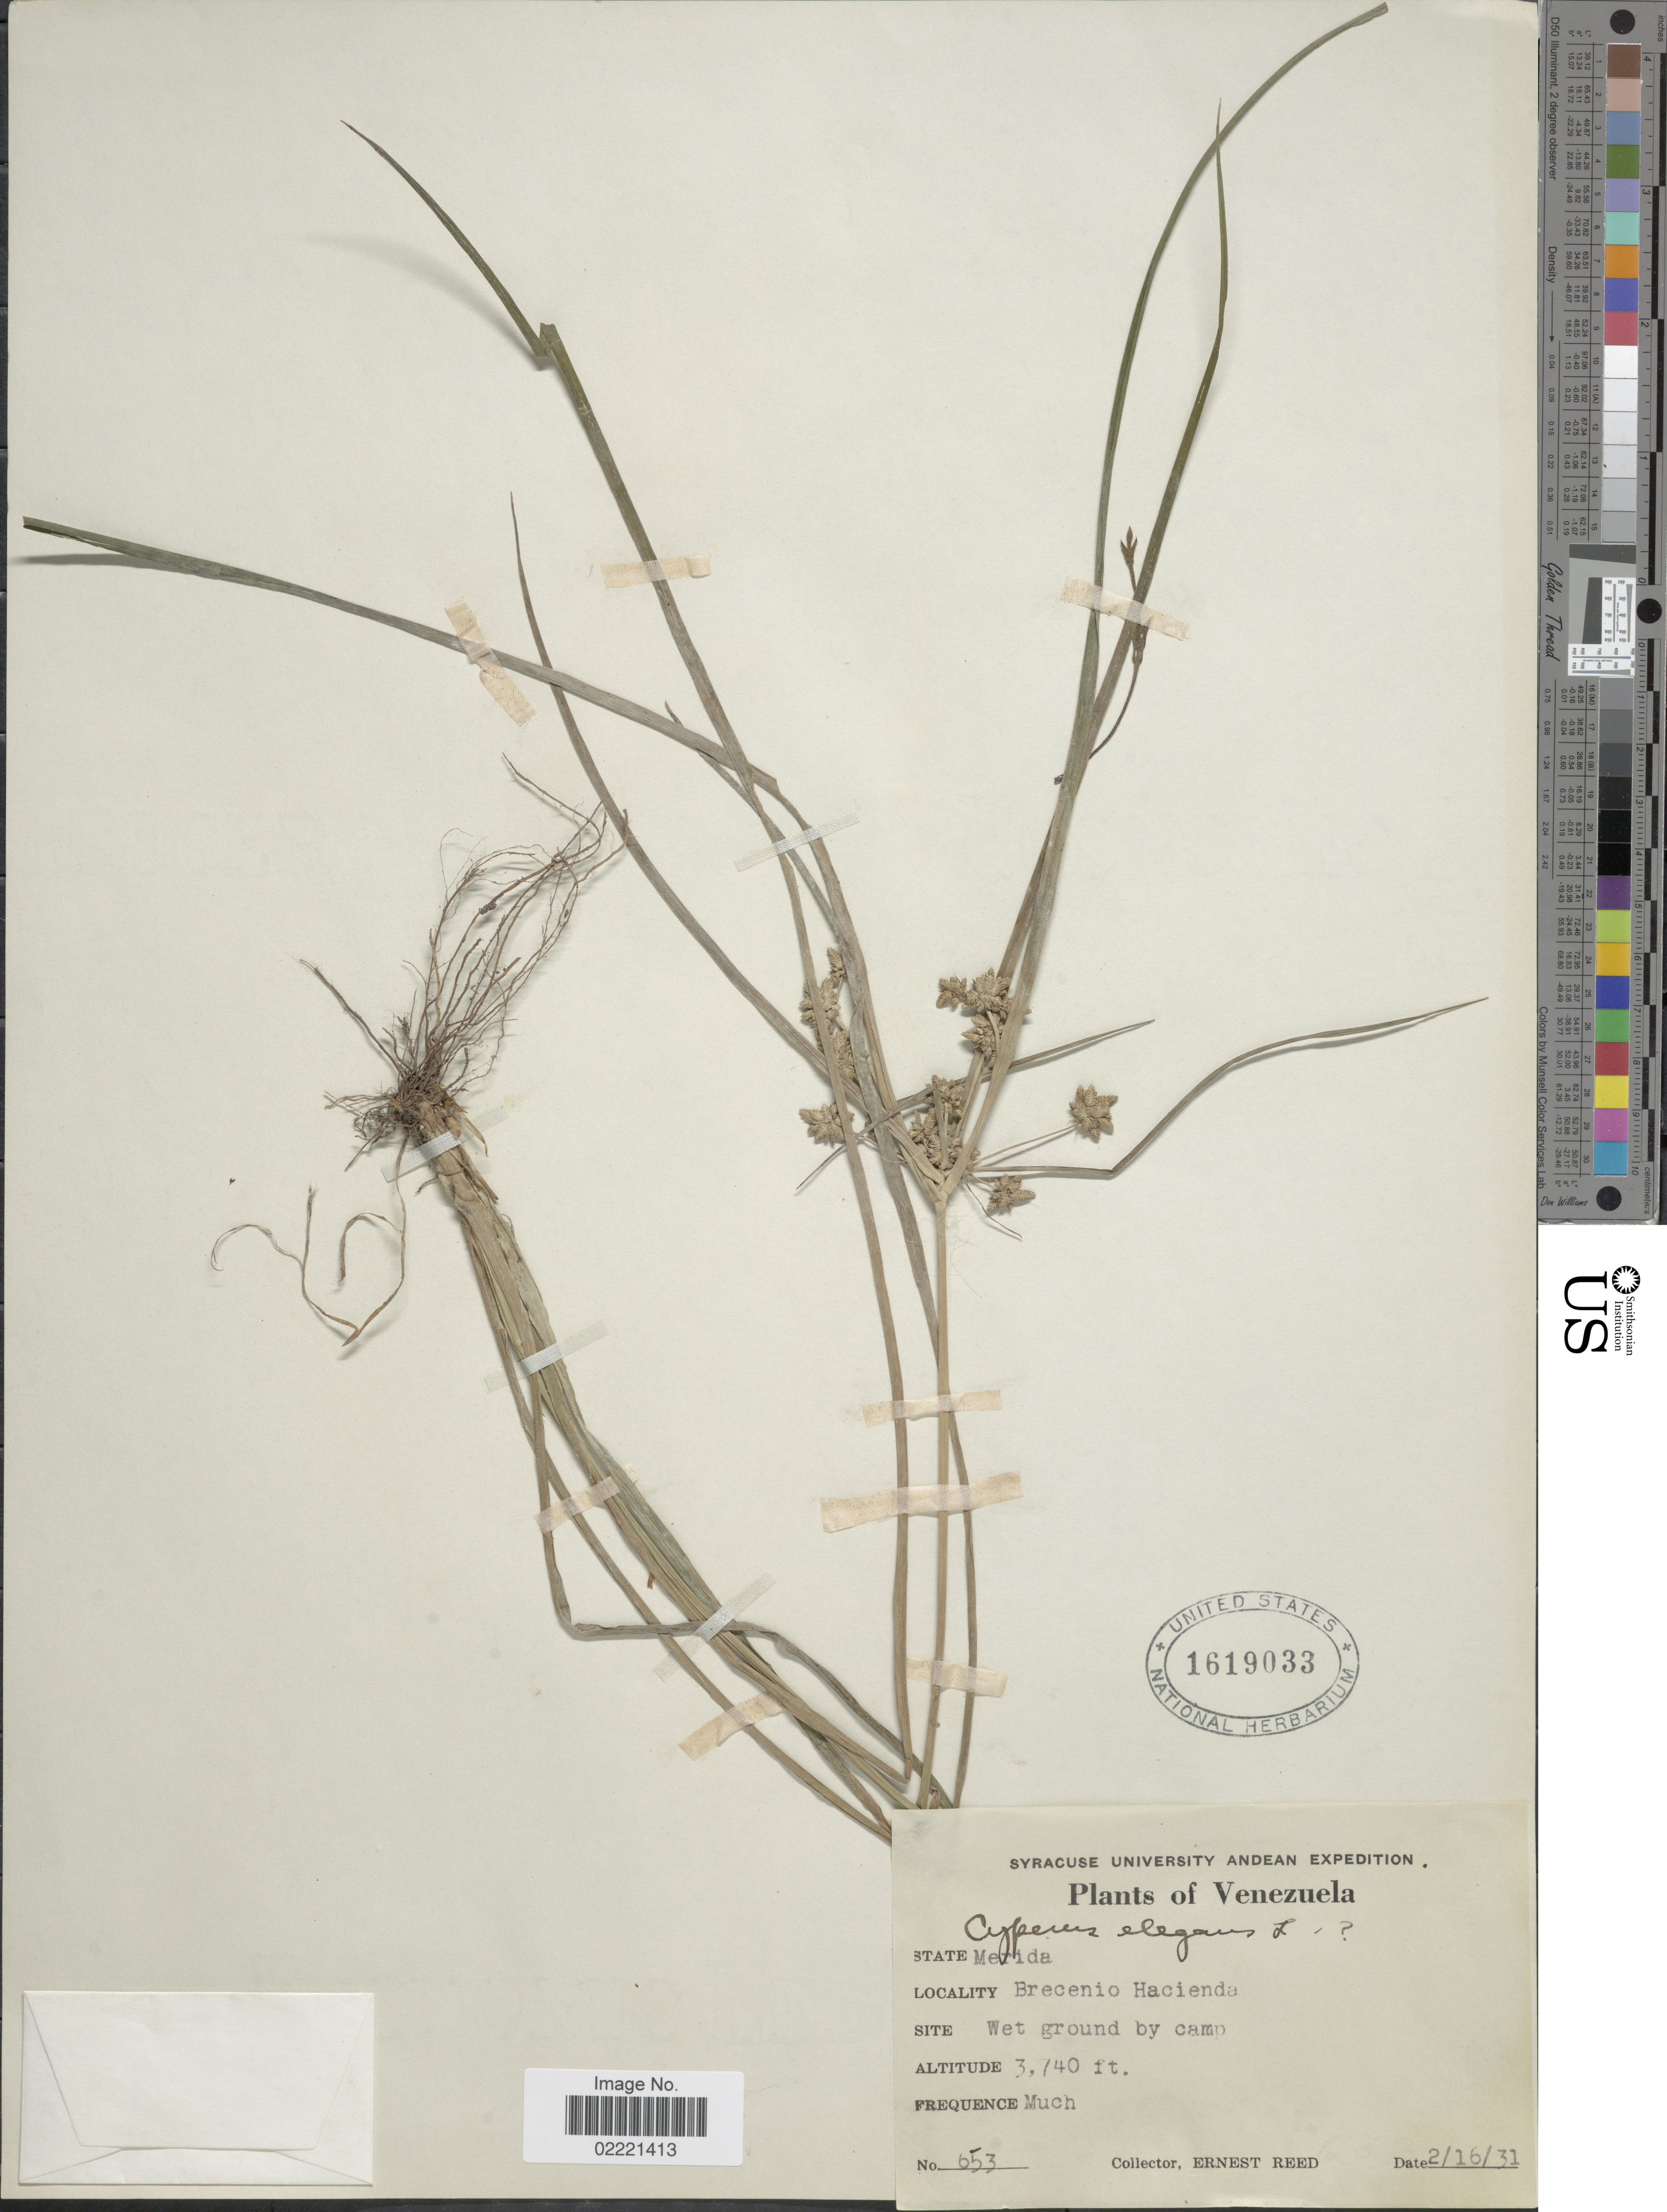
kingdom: Plantae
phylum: Tracheophyta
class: Liliopsida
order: Poales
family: Cyperaceae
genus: Cyperus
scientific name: Cyperus elegans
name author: L.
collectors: E. Reed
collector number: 653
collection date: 1931-02-16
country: Venezuela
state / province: Mérida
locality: Brecenio Hacienda, wet ground on camp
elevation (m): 1140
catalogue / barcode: US 1619033